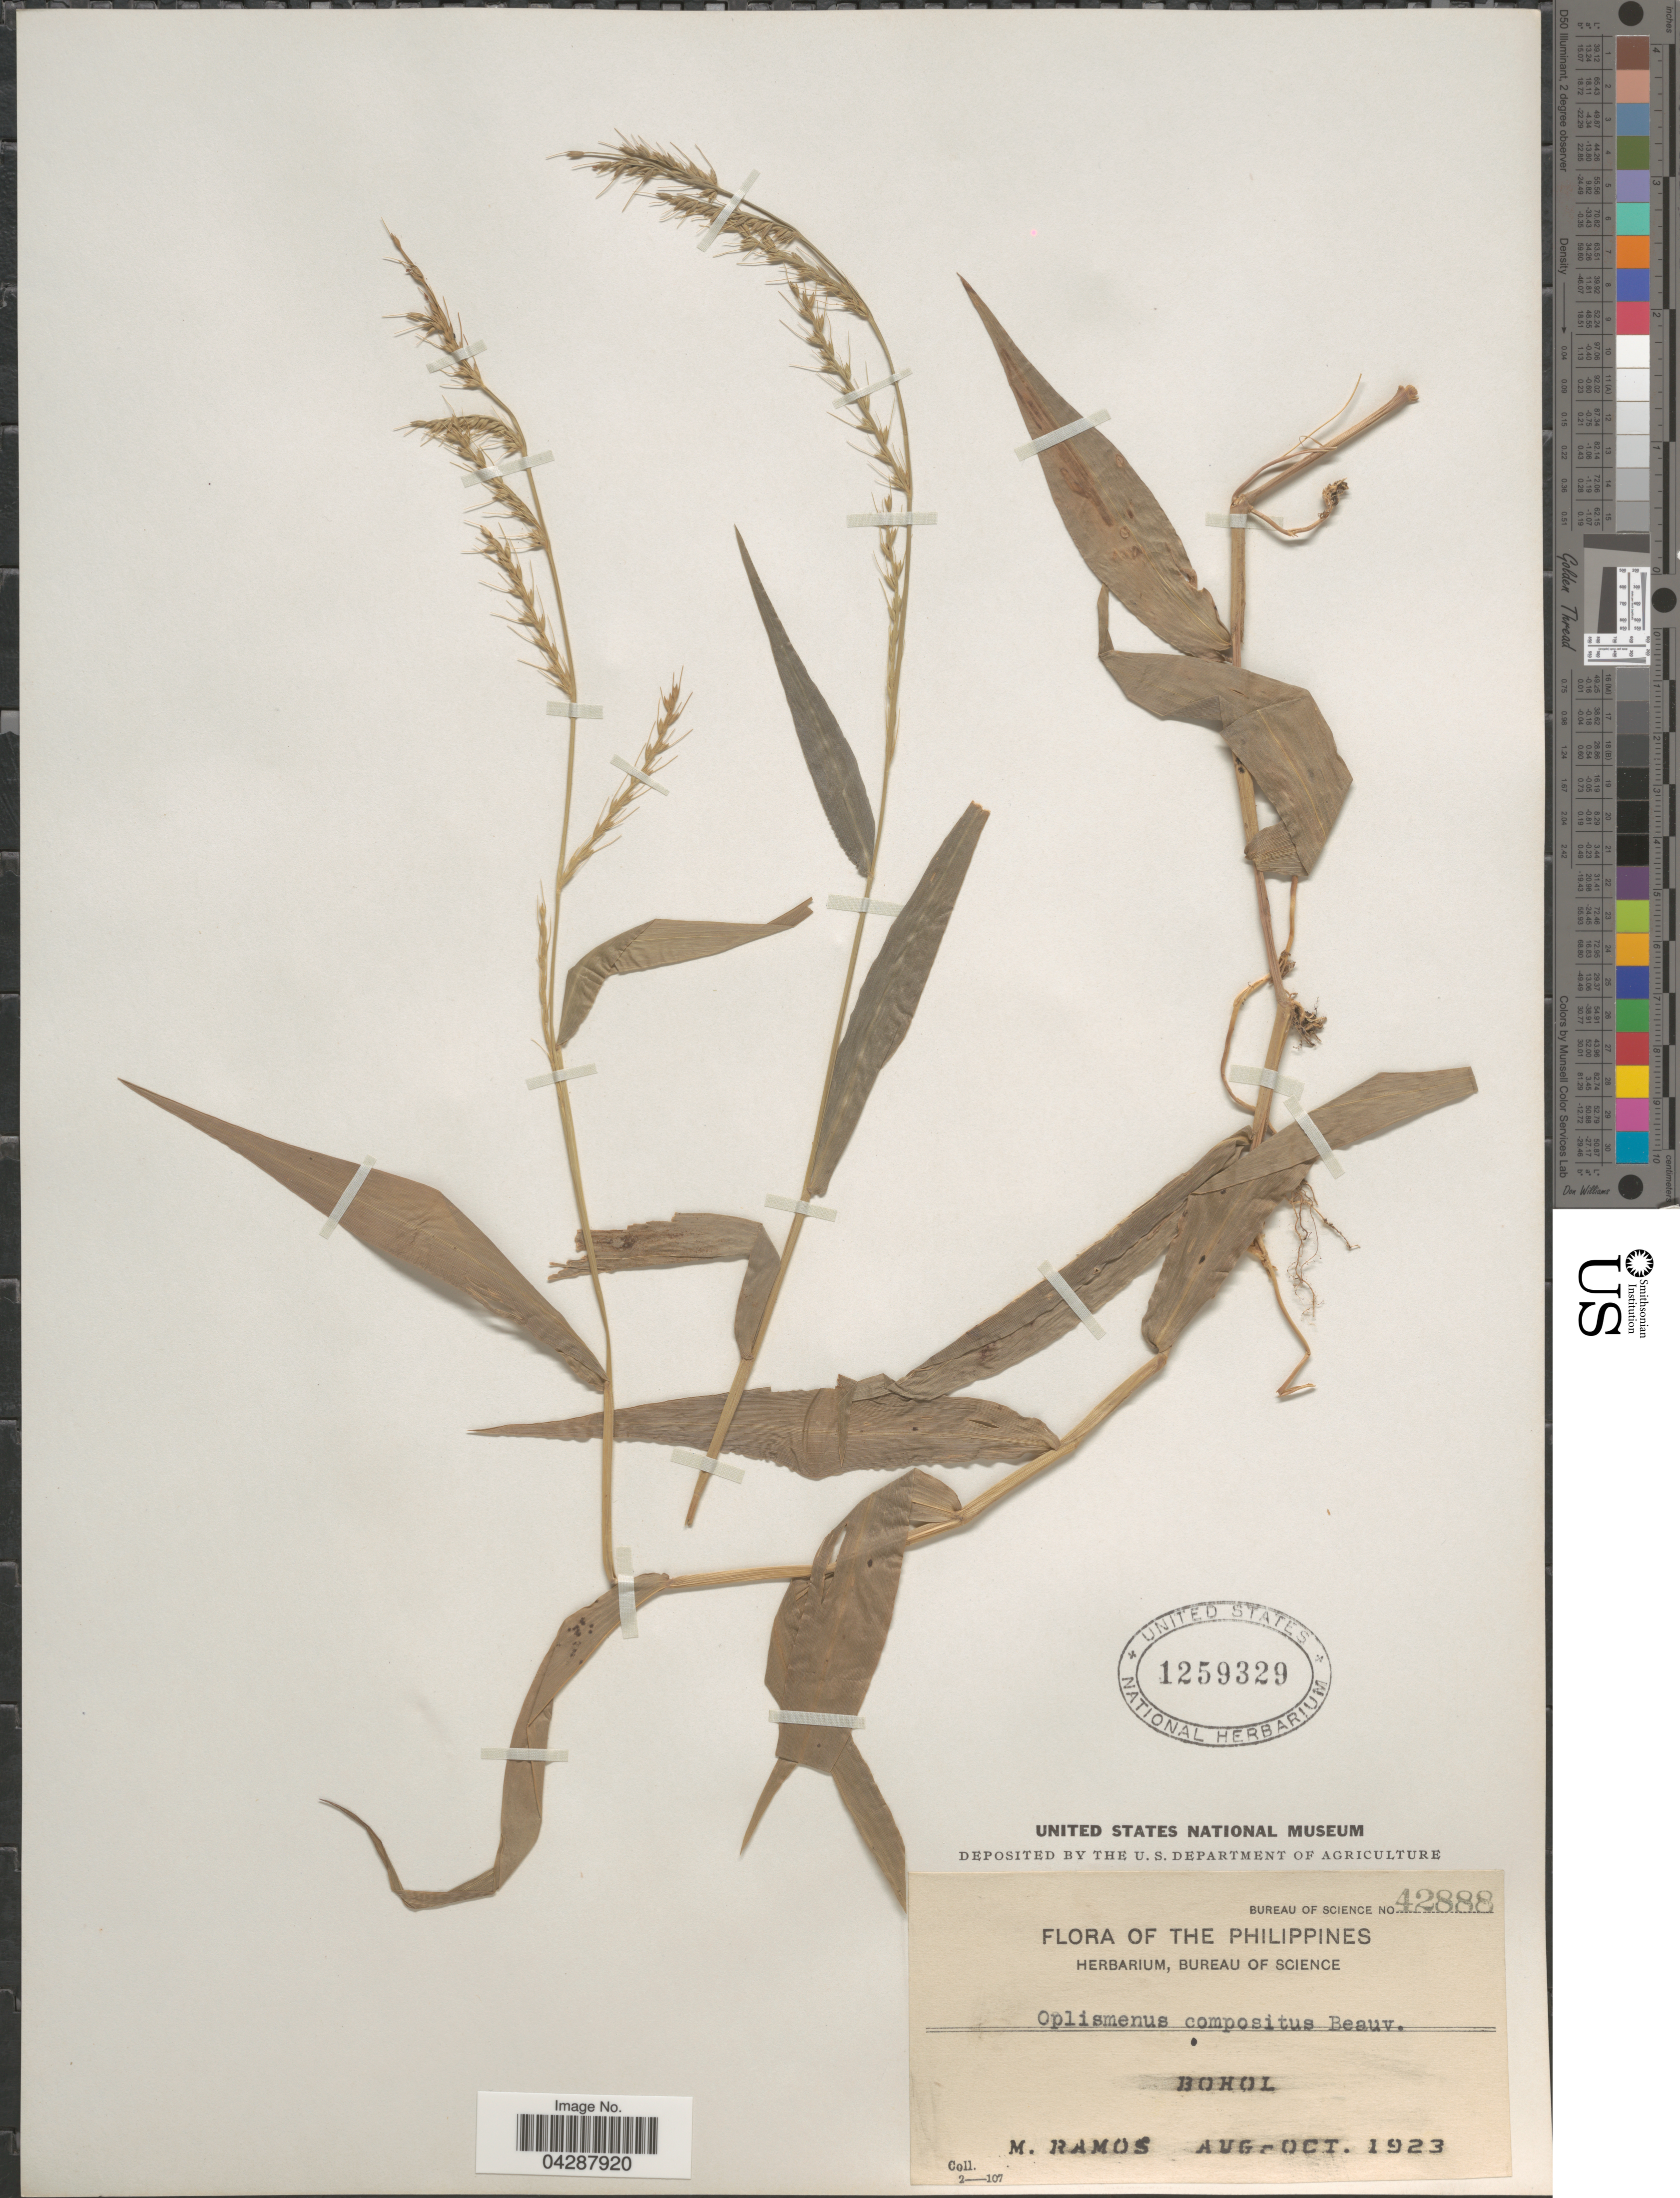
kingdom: Plantae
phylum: Tracheophyta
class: Liliopsida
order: Poales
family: Poaceae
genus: Oplismenus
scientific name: Oplismenus compositus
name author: (L.) P. Beauv.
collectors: M. Ramos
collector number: Bureau of Science 42888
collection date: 1923-08/1923-10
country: Philippines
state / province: Central Visayas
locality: Bohol.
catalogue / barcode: US 1259329